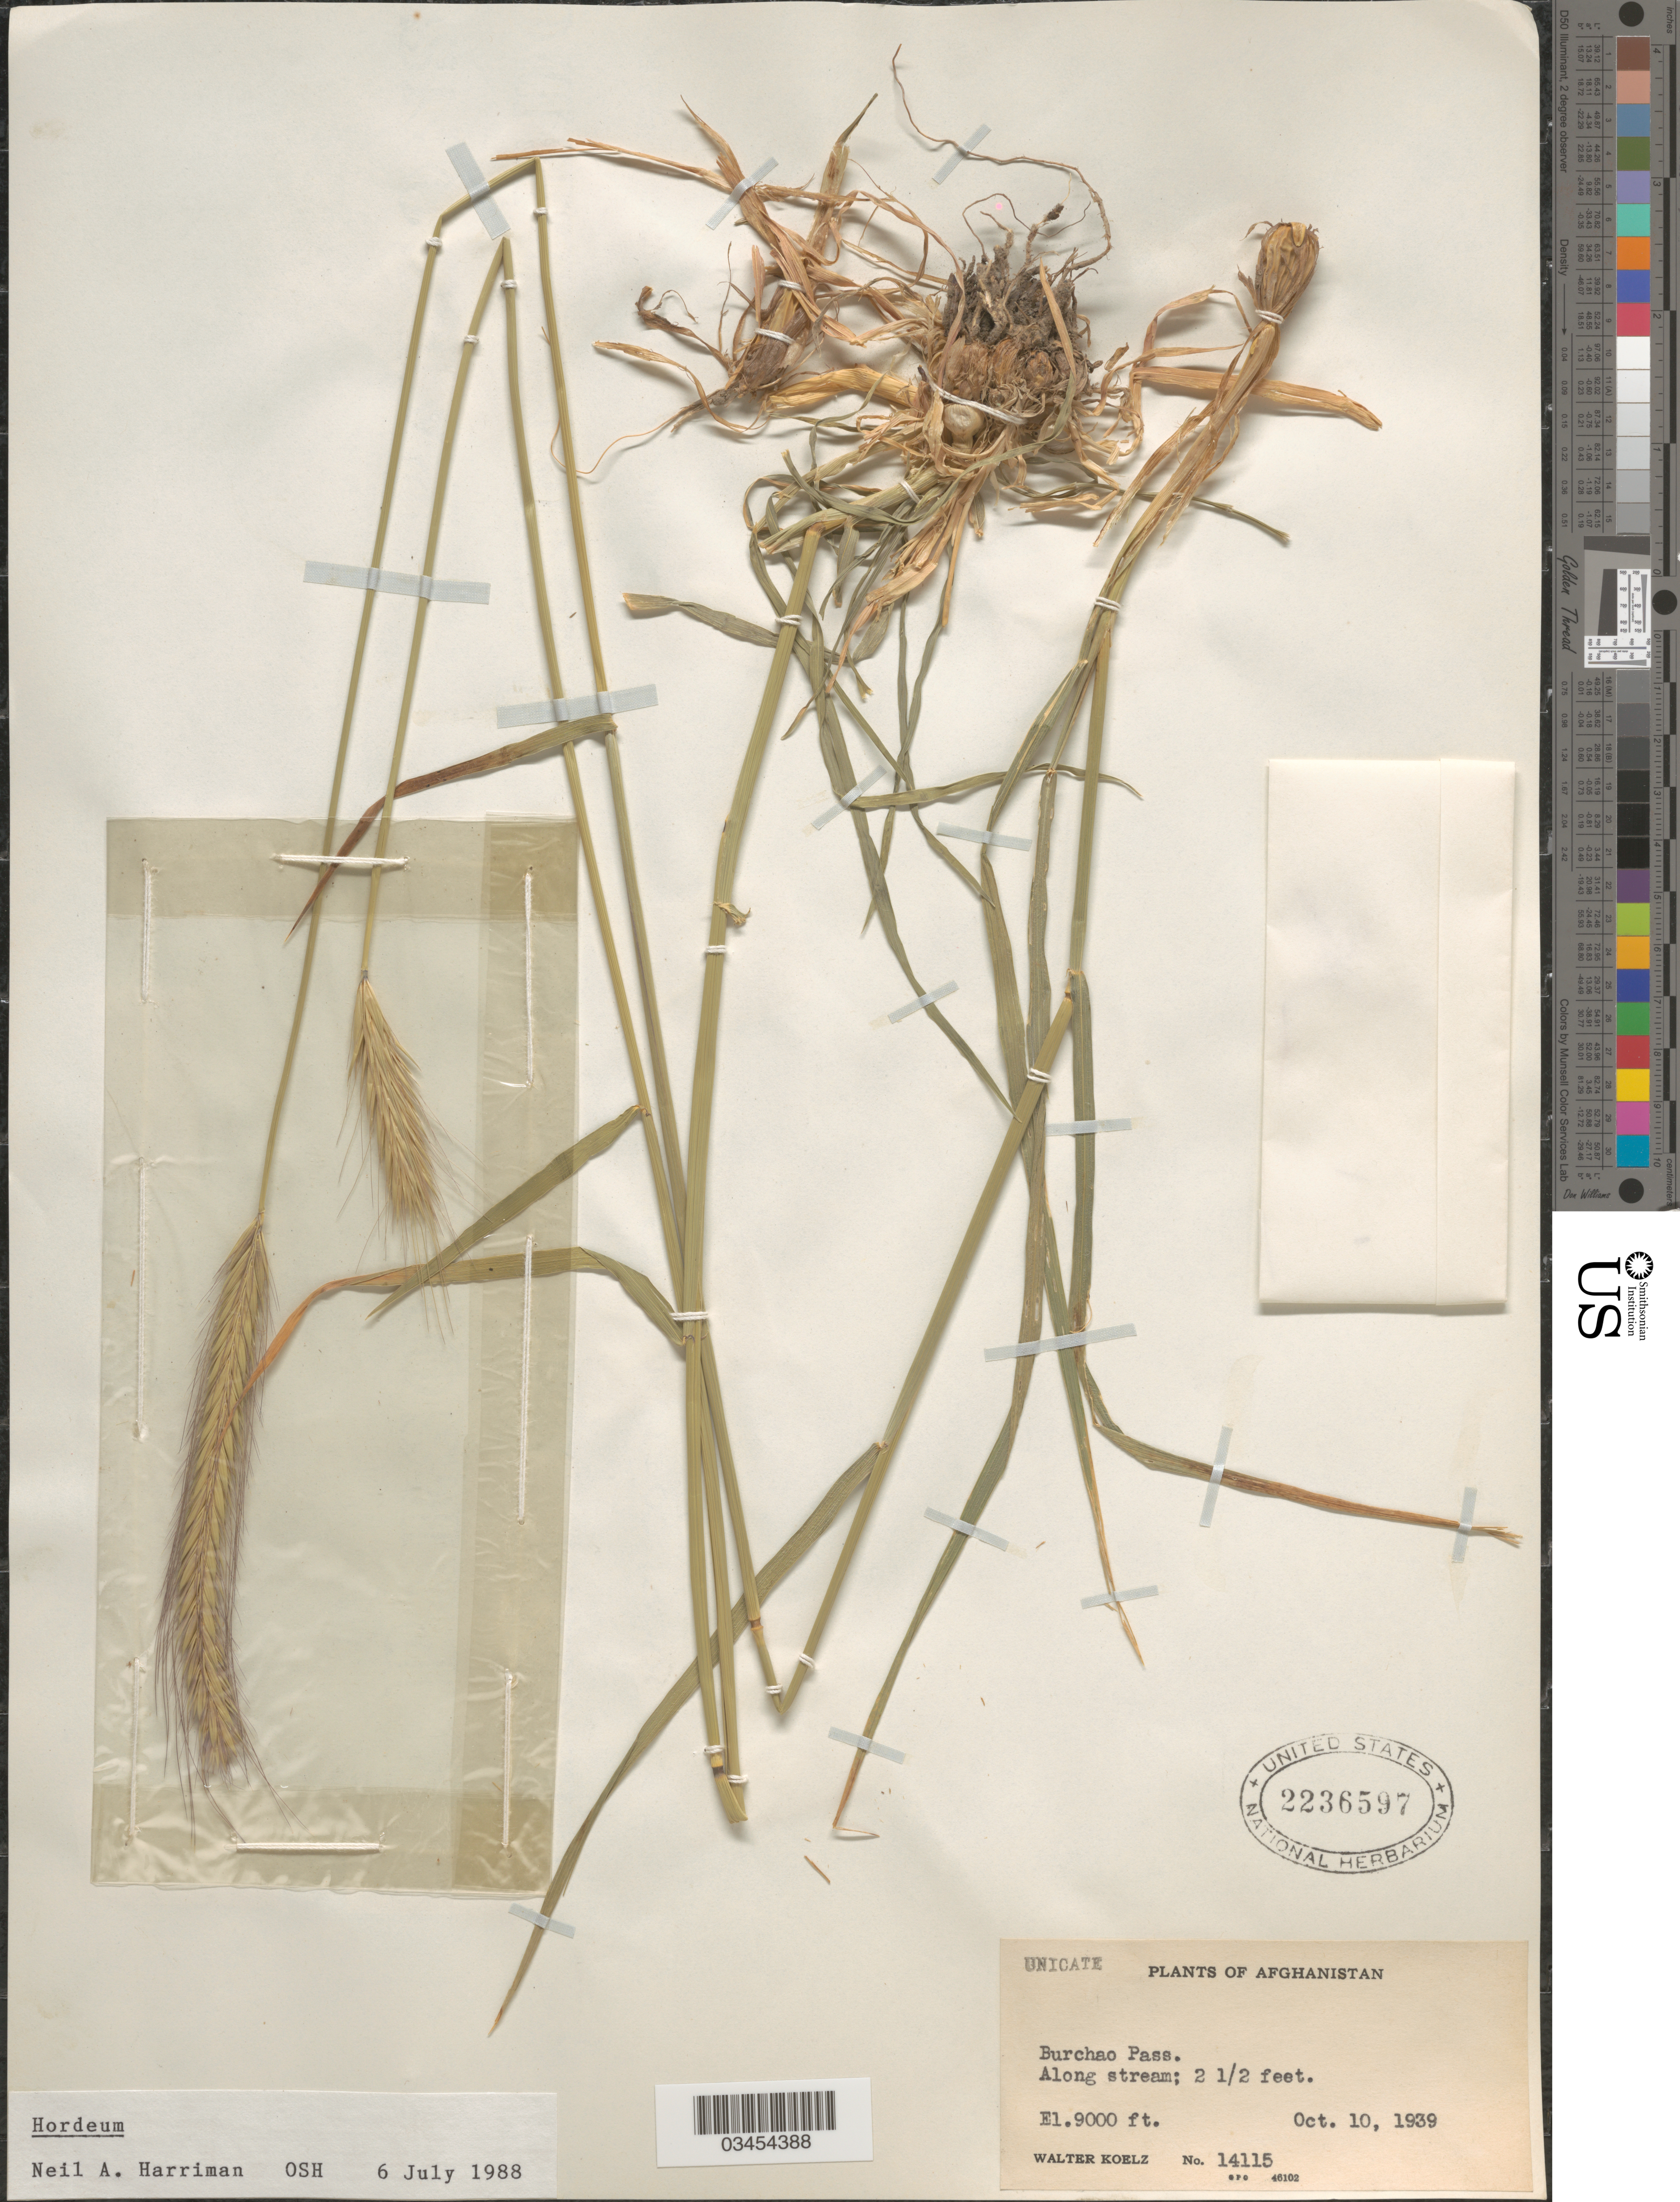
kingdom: Plantae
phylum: Tracheophyta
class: Liliopsida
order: Poales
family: Poaceae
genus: Hordeum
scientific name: Hordeum sp.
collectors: W. N. Koelz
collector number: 14115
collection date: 1939-10-10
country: Afghanistan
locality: Burchao Pass.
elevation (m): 2743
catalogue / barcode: US 2236597